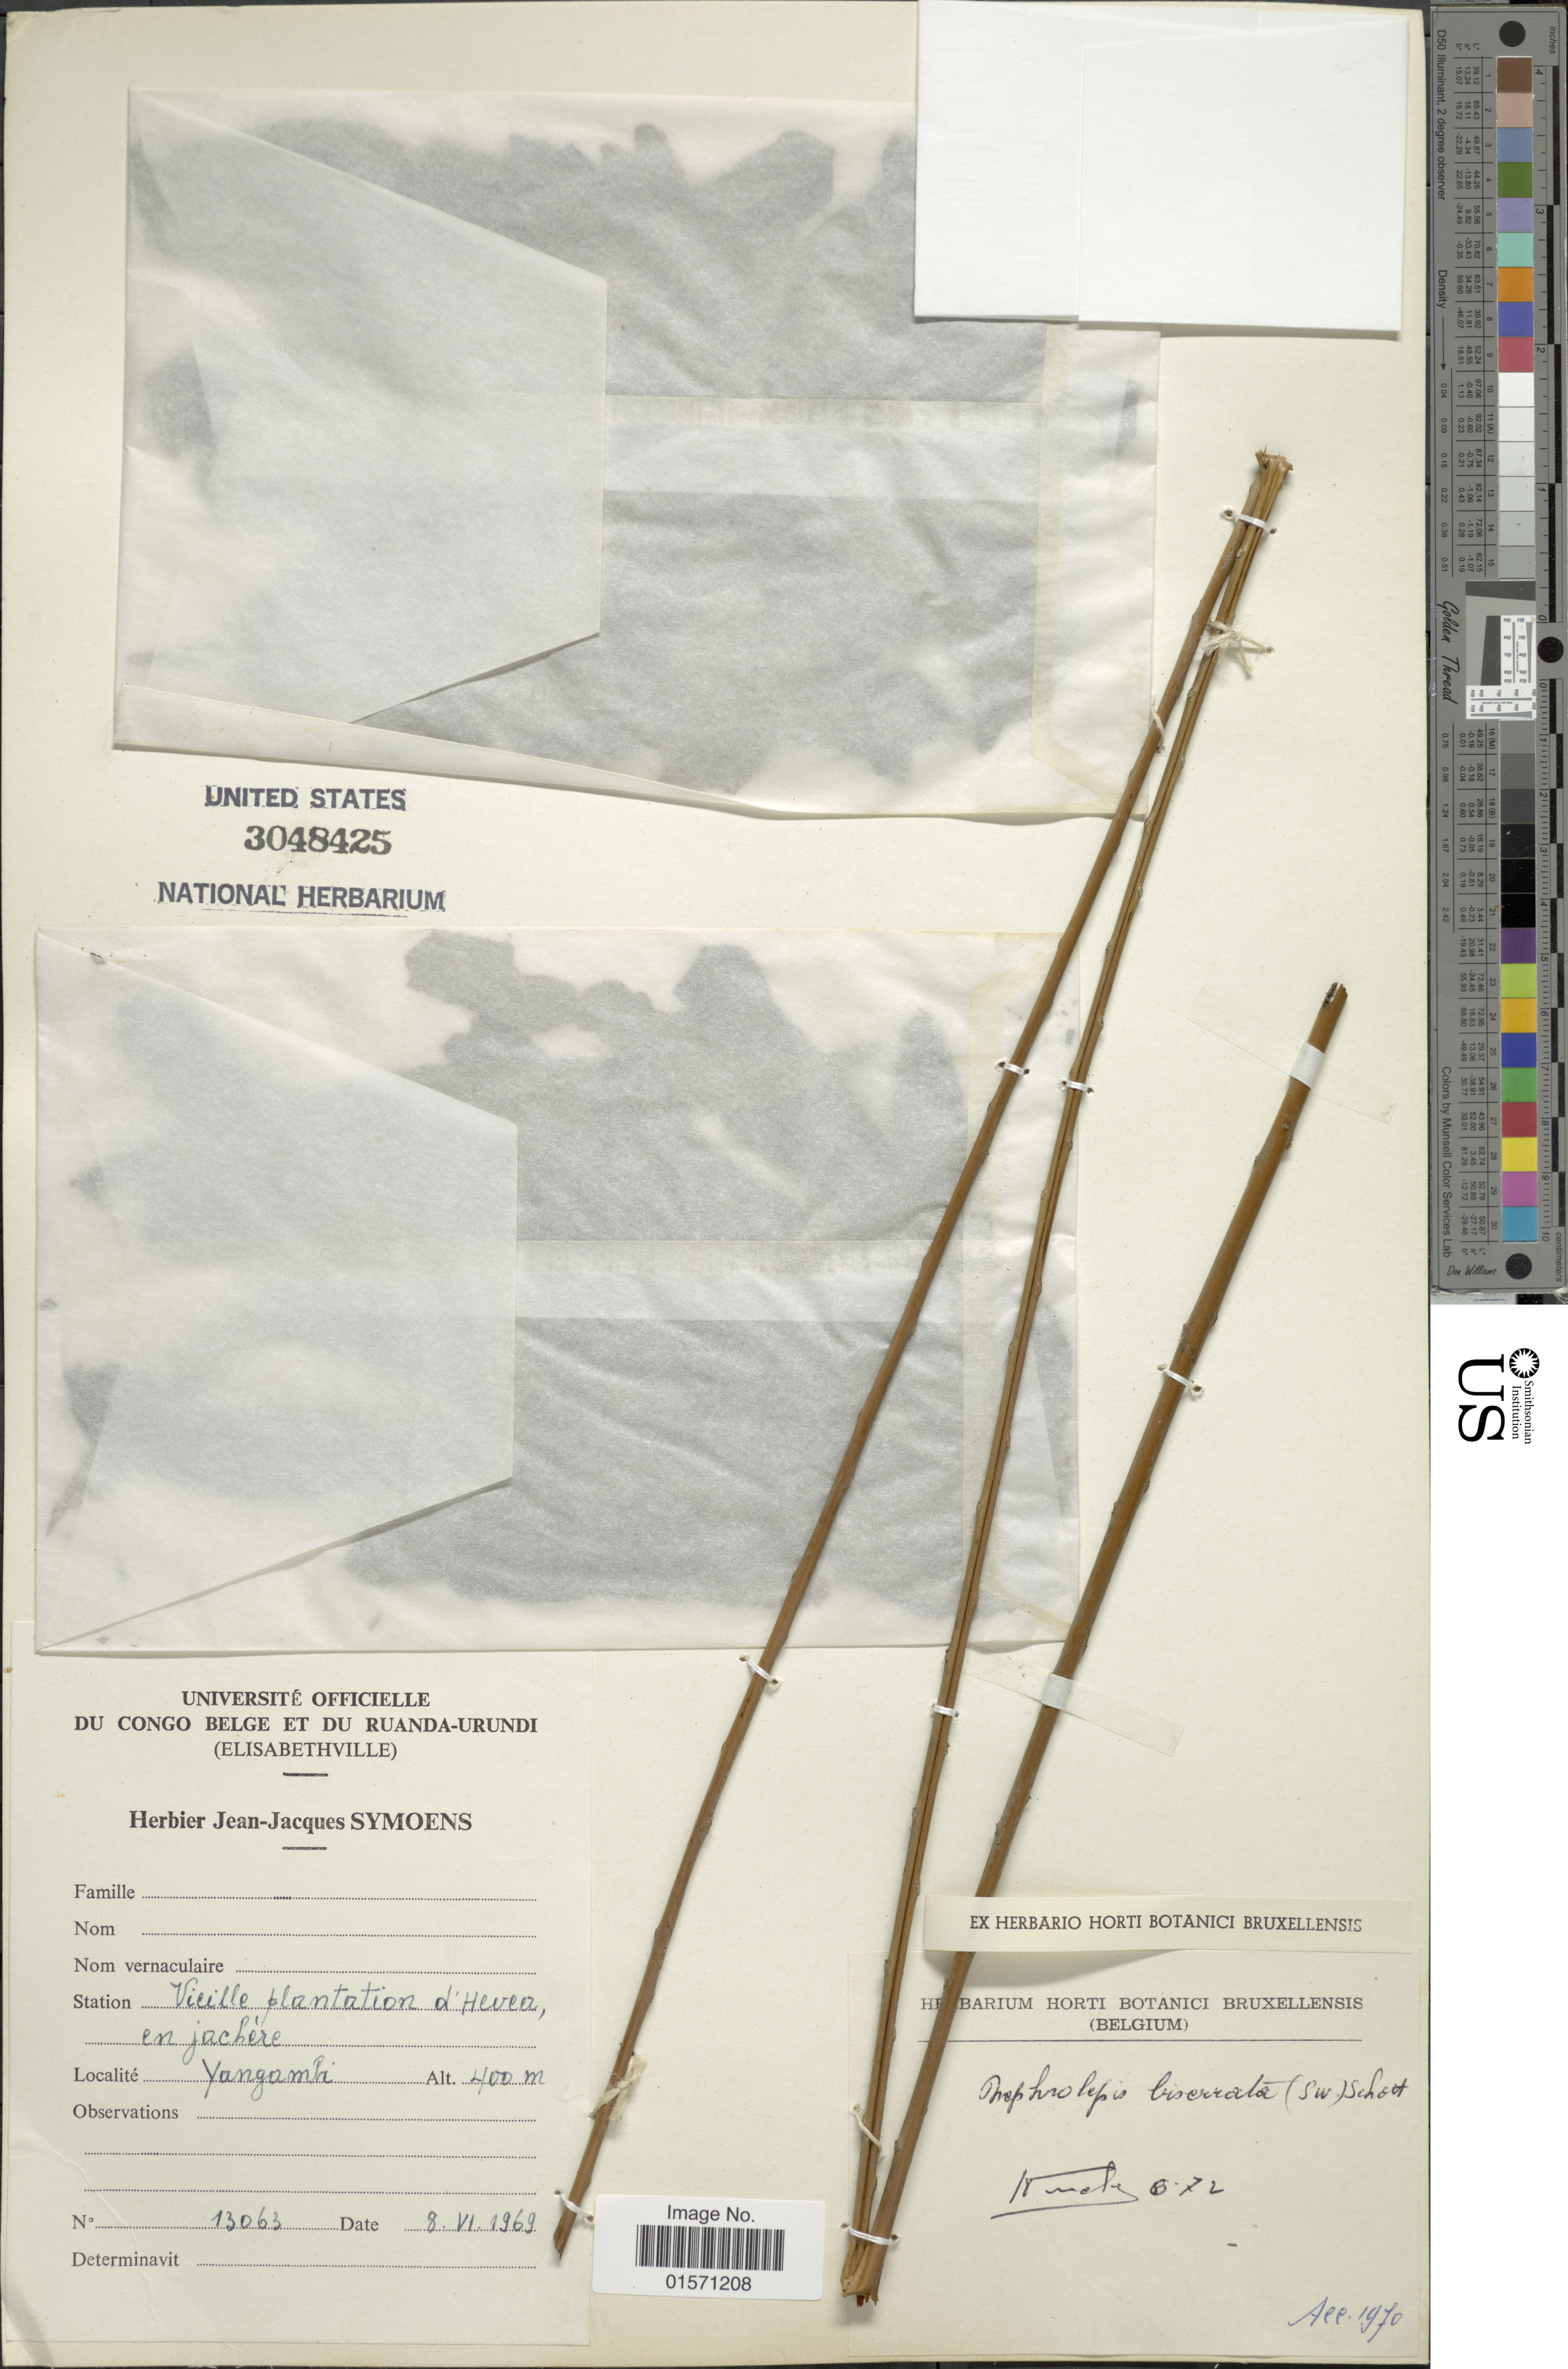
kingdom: Plantae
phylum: Tracheophyta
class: Polypodiopsida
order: Polypodiales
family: Nephrolepidaceae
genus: Nephrolepis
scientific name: Nephrolepis biserrata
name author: (Sw.) Schott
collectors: ex herb. Jean-Jacques Symoens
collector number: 13063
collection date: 1969-06-08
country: Congo, Democratic Republic of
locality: Vieille plantation d'Hevea, en jachere. Yangambi.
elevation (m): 400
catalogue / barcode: US 3048425